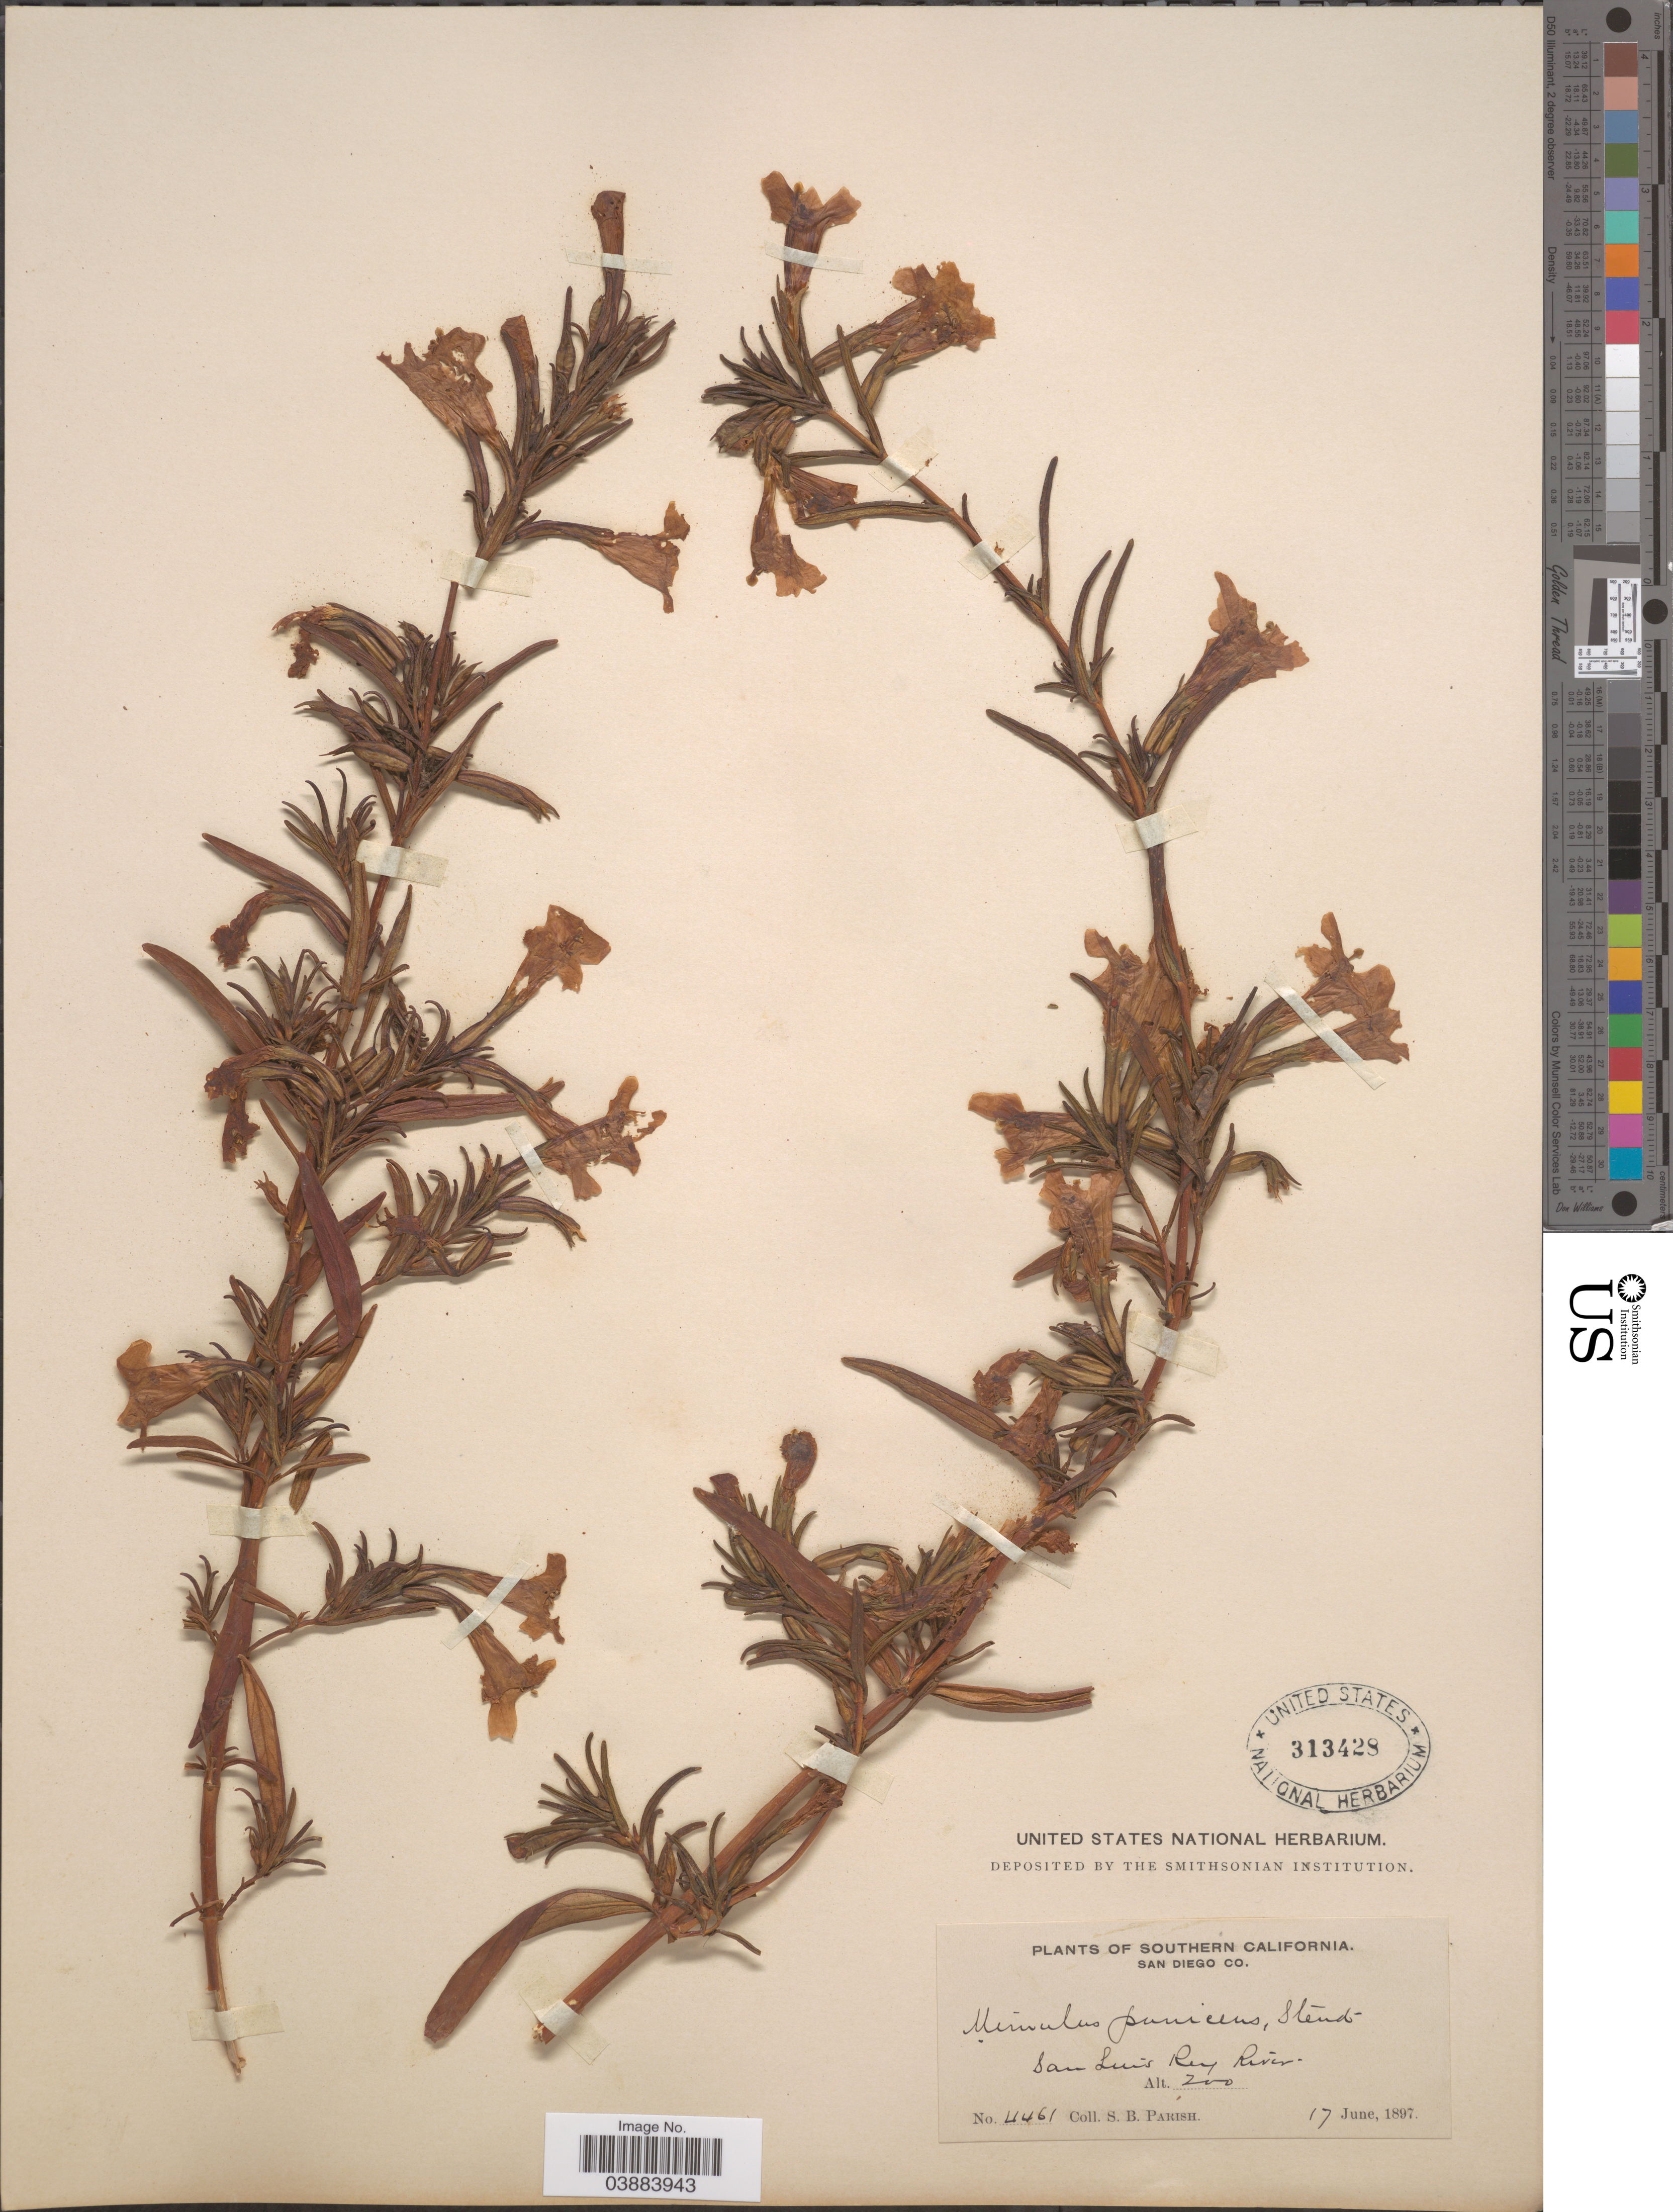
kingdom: Plantae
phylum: Tracheophyta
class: Magnoliopsida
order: Lamiales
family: Phrymaceae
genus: Diplacus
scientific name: Diplacus puniceus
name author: Nutt.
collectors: S. B. Parish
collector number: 4461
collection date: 1897-06-17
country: United States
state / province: California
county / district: San Diego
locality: Southern California. San Diego Co. San Luis Rey River.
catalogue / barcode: US 313428